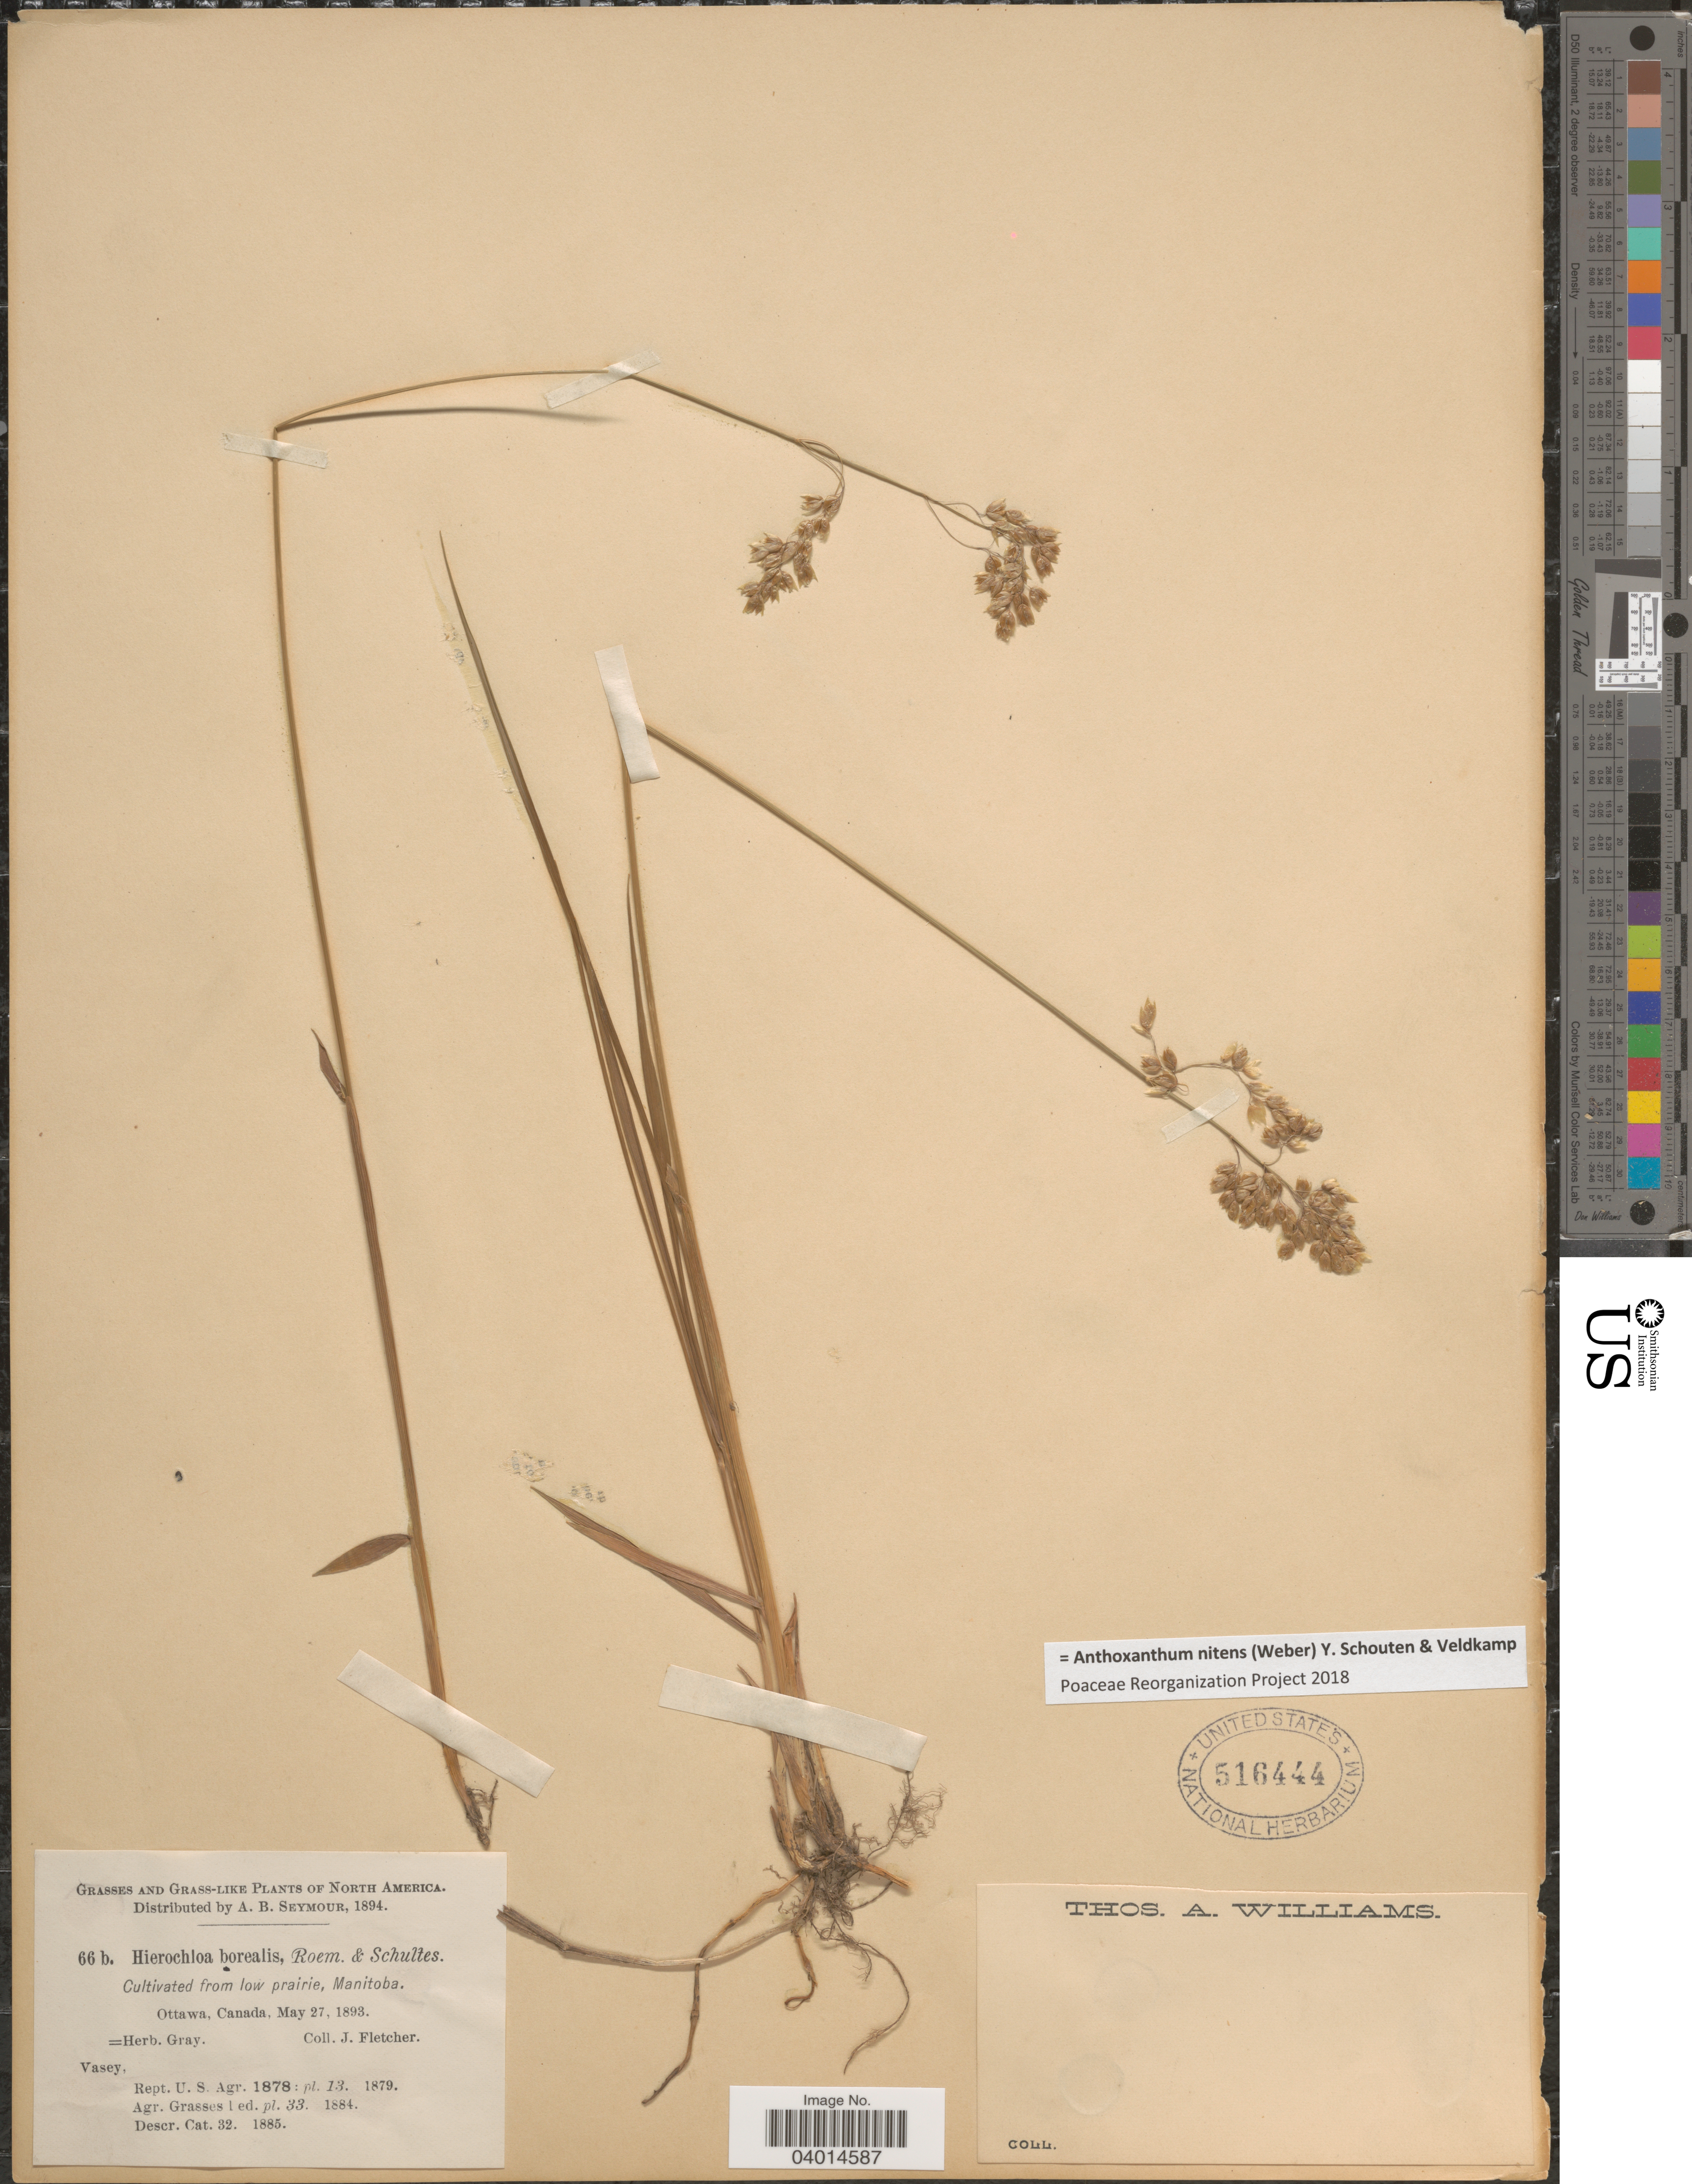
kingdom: Plantae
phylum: Tracheophyta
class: Liliopsida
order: Poales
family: Poaceae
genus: Anthoxanthum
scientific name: Anthoxanthum nitens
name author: (G.H. Weber) R.T.A. Schouten & Veldkamp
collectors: J. Fletcher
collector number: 66b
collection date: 1893-05-27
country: Canada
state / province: Manitoba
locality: Ottawa.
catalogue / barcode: US 516444